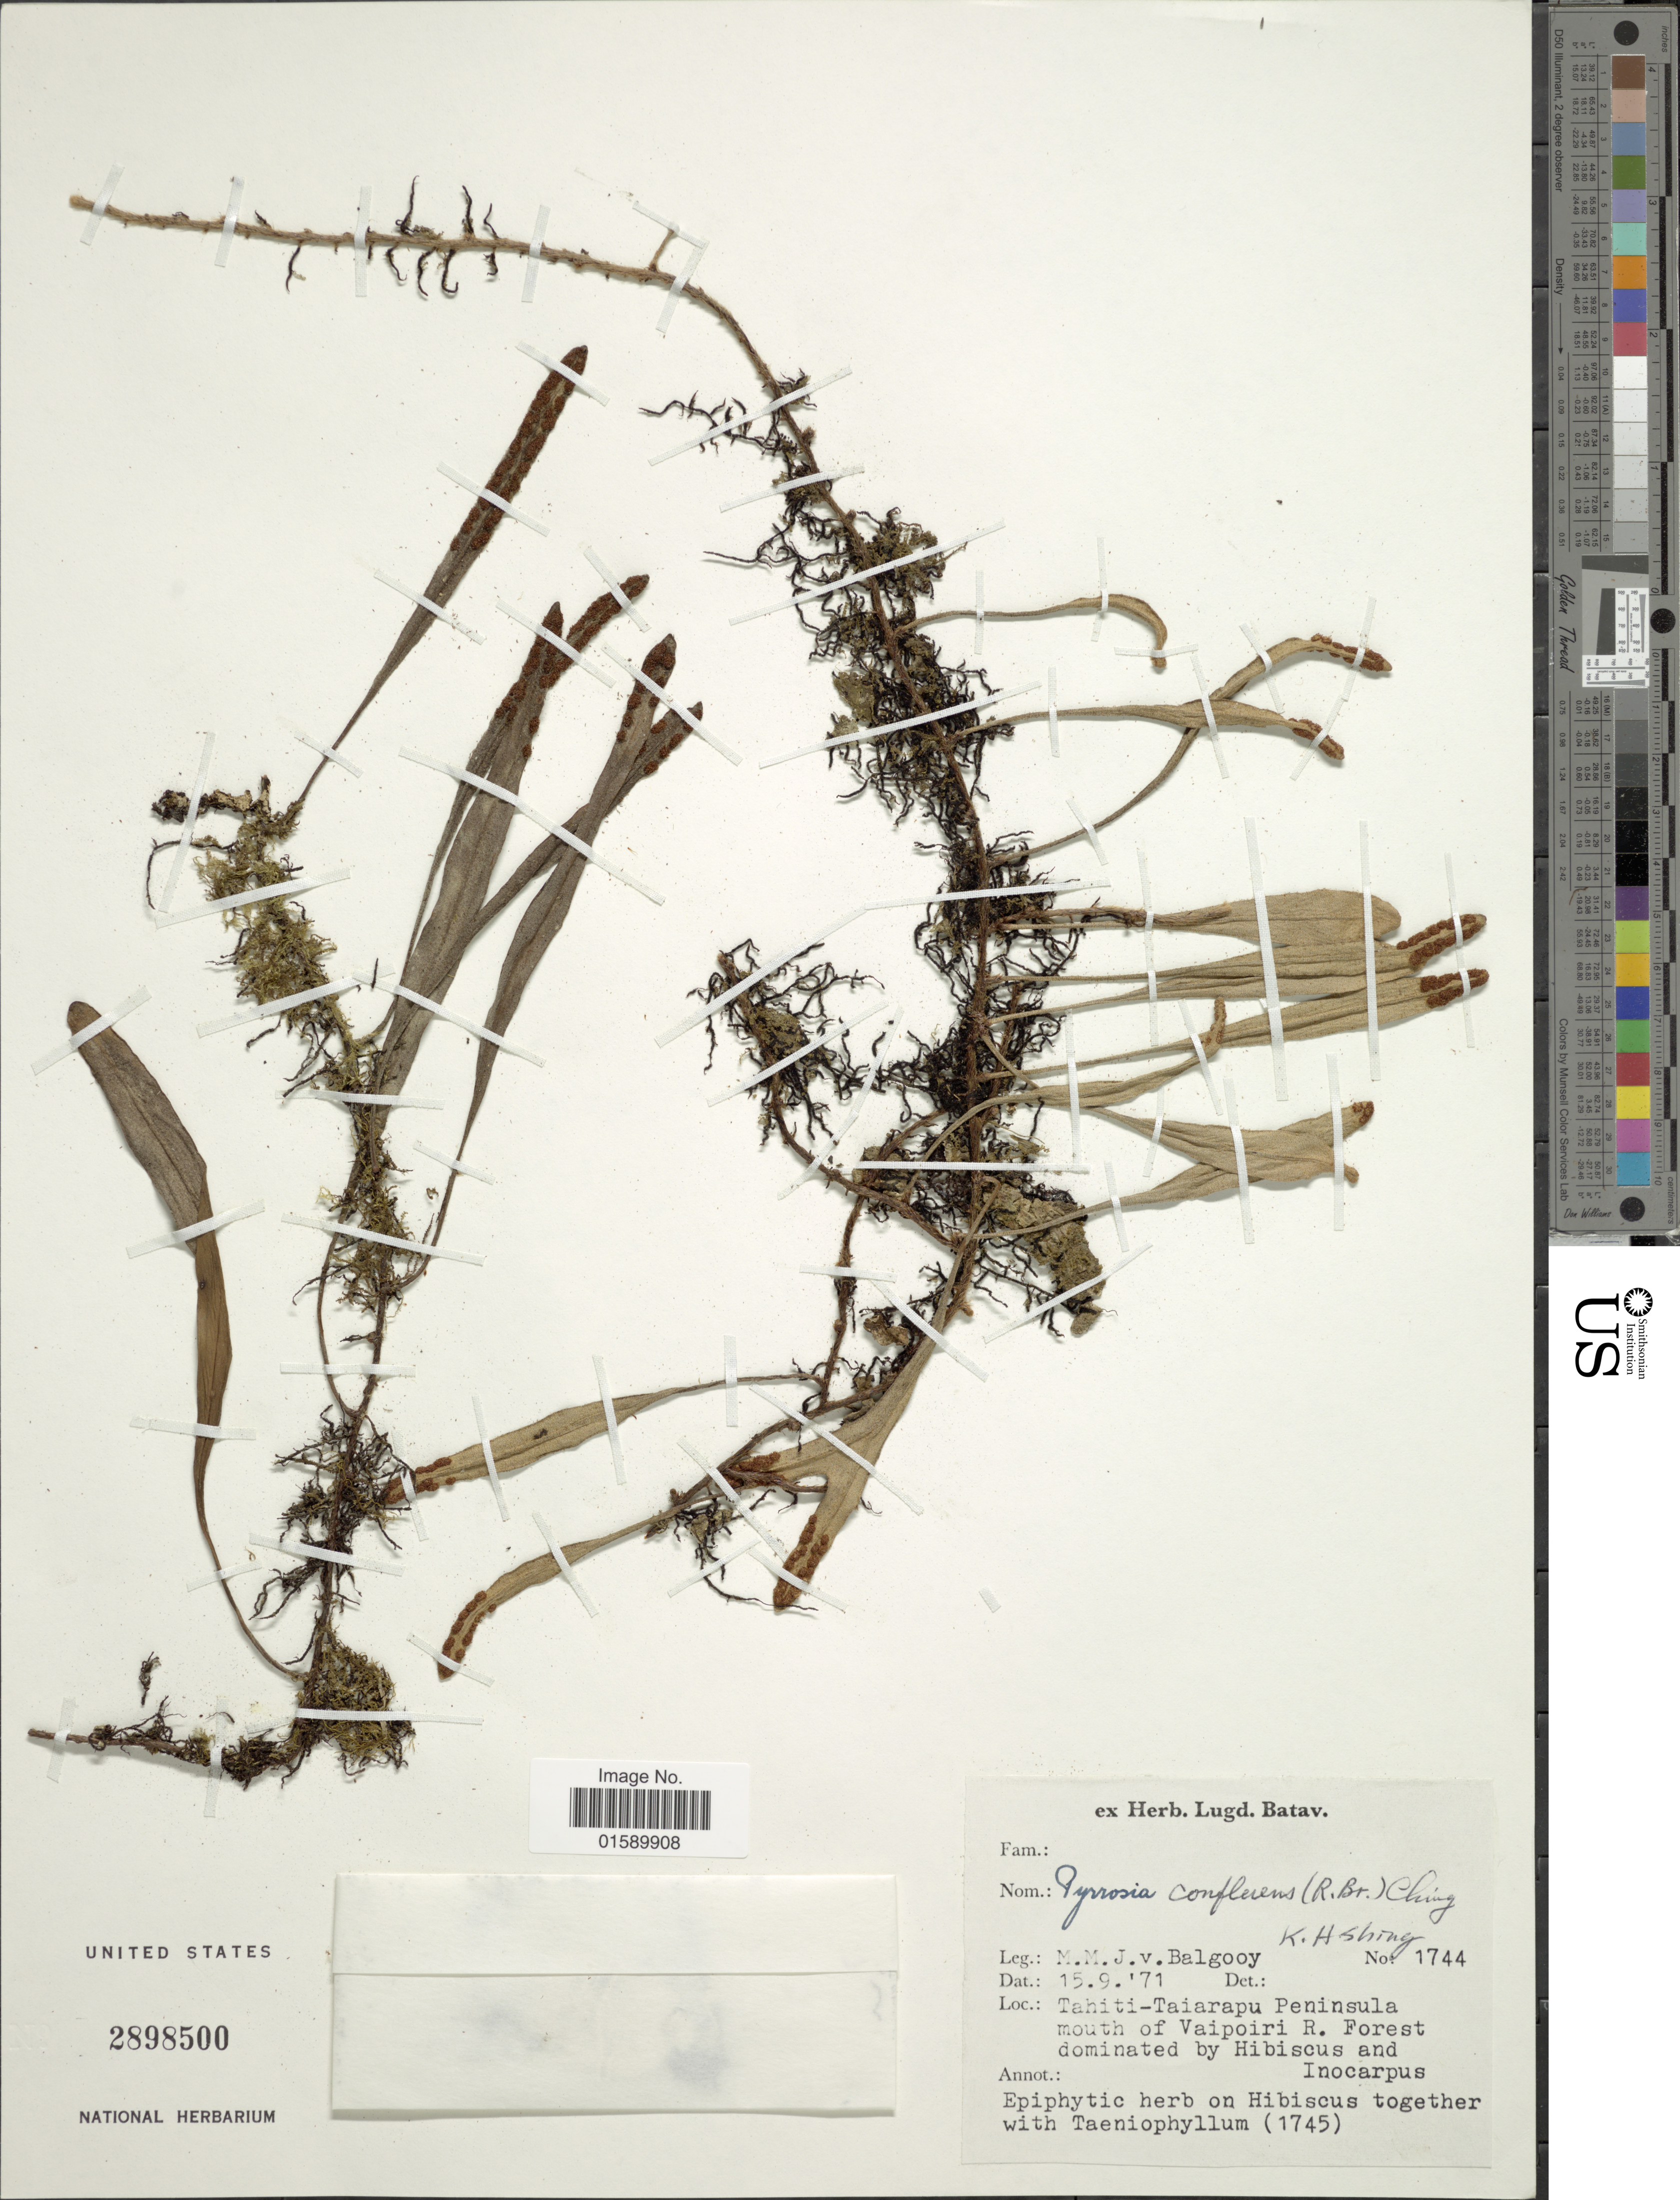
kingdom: Plantae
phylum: Tracheophyta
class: Polypodiopsida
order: Polypodiales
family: Polypodiaceae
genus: Pyrrosia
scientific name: Pyrrosia sp.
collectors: M. M. van Balgooy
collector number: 1744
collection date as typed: Transcribed d/m/y: 15/9/71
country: French Polynesia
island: Tahiti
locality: Tahiti-Taiarapu Peninsula mouth of Vaipoiri R. Forest.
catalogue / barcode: US 2898500